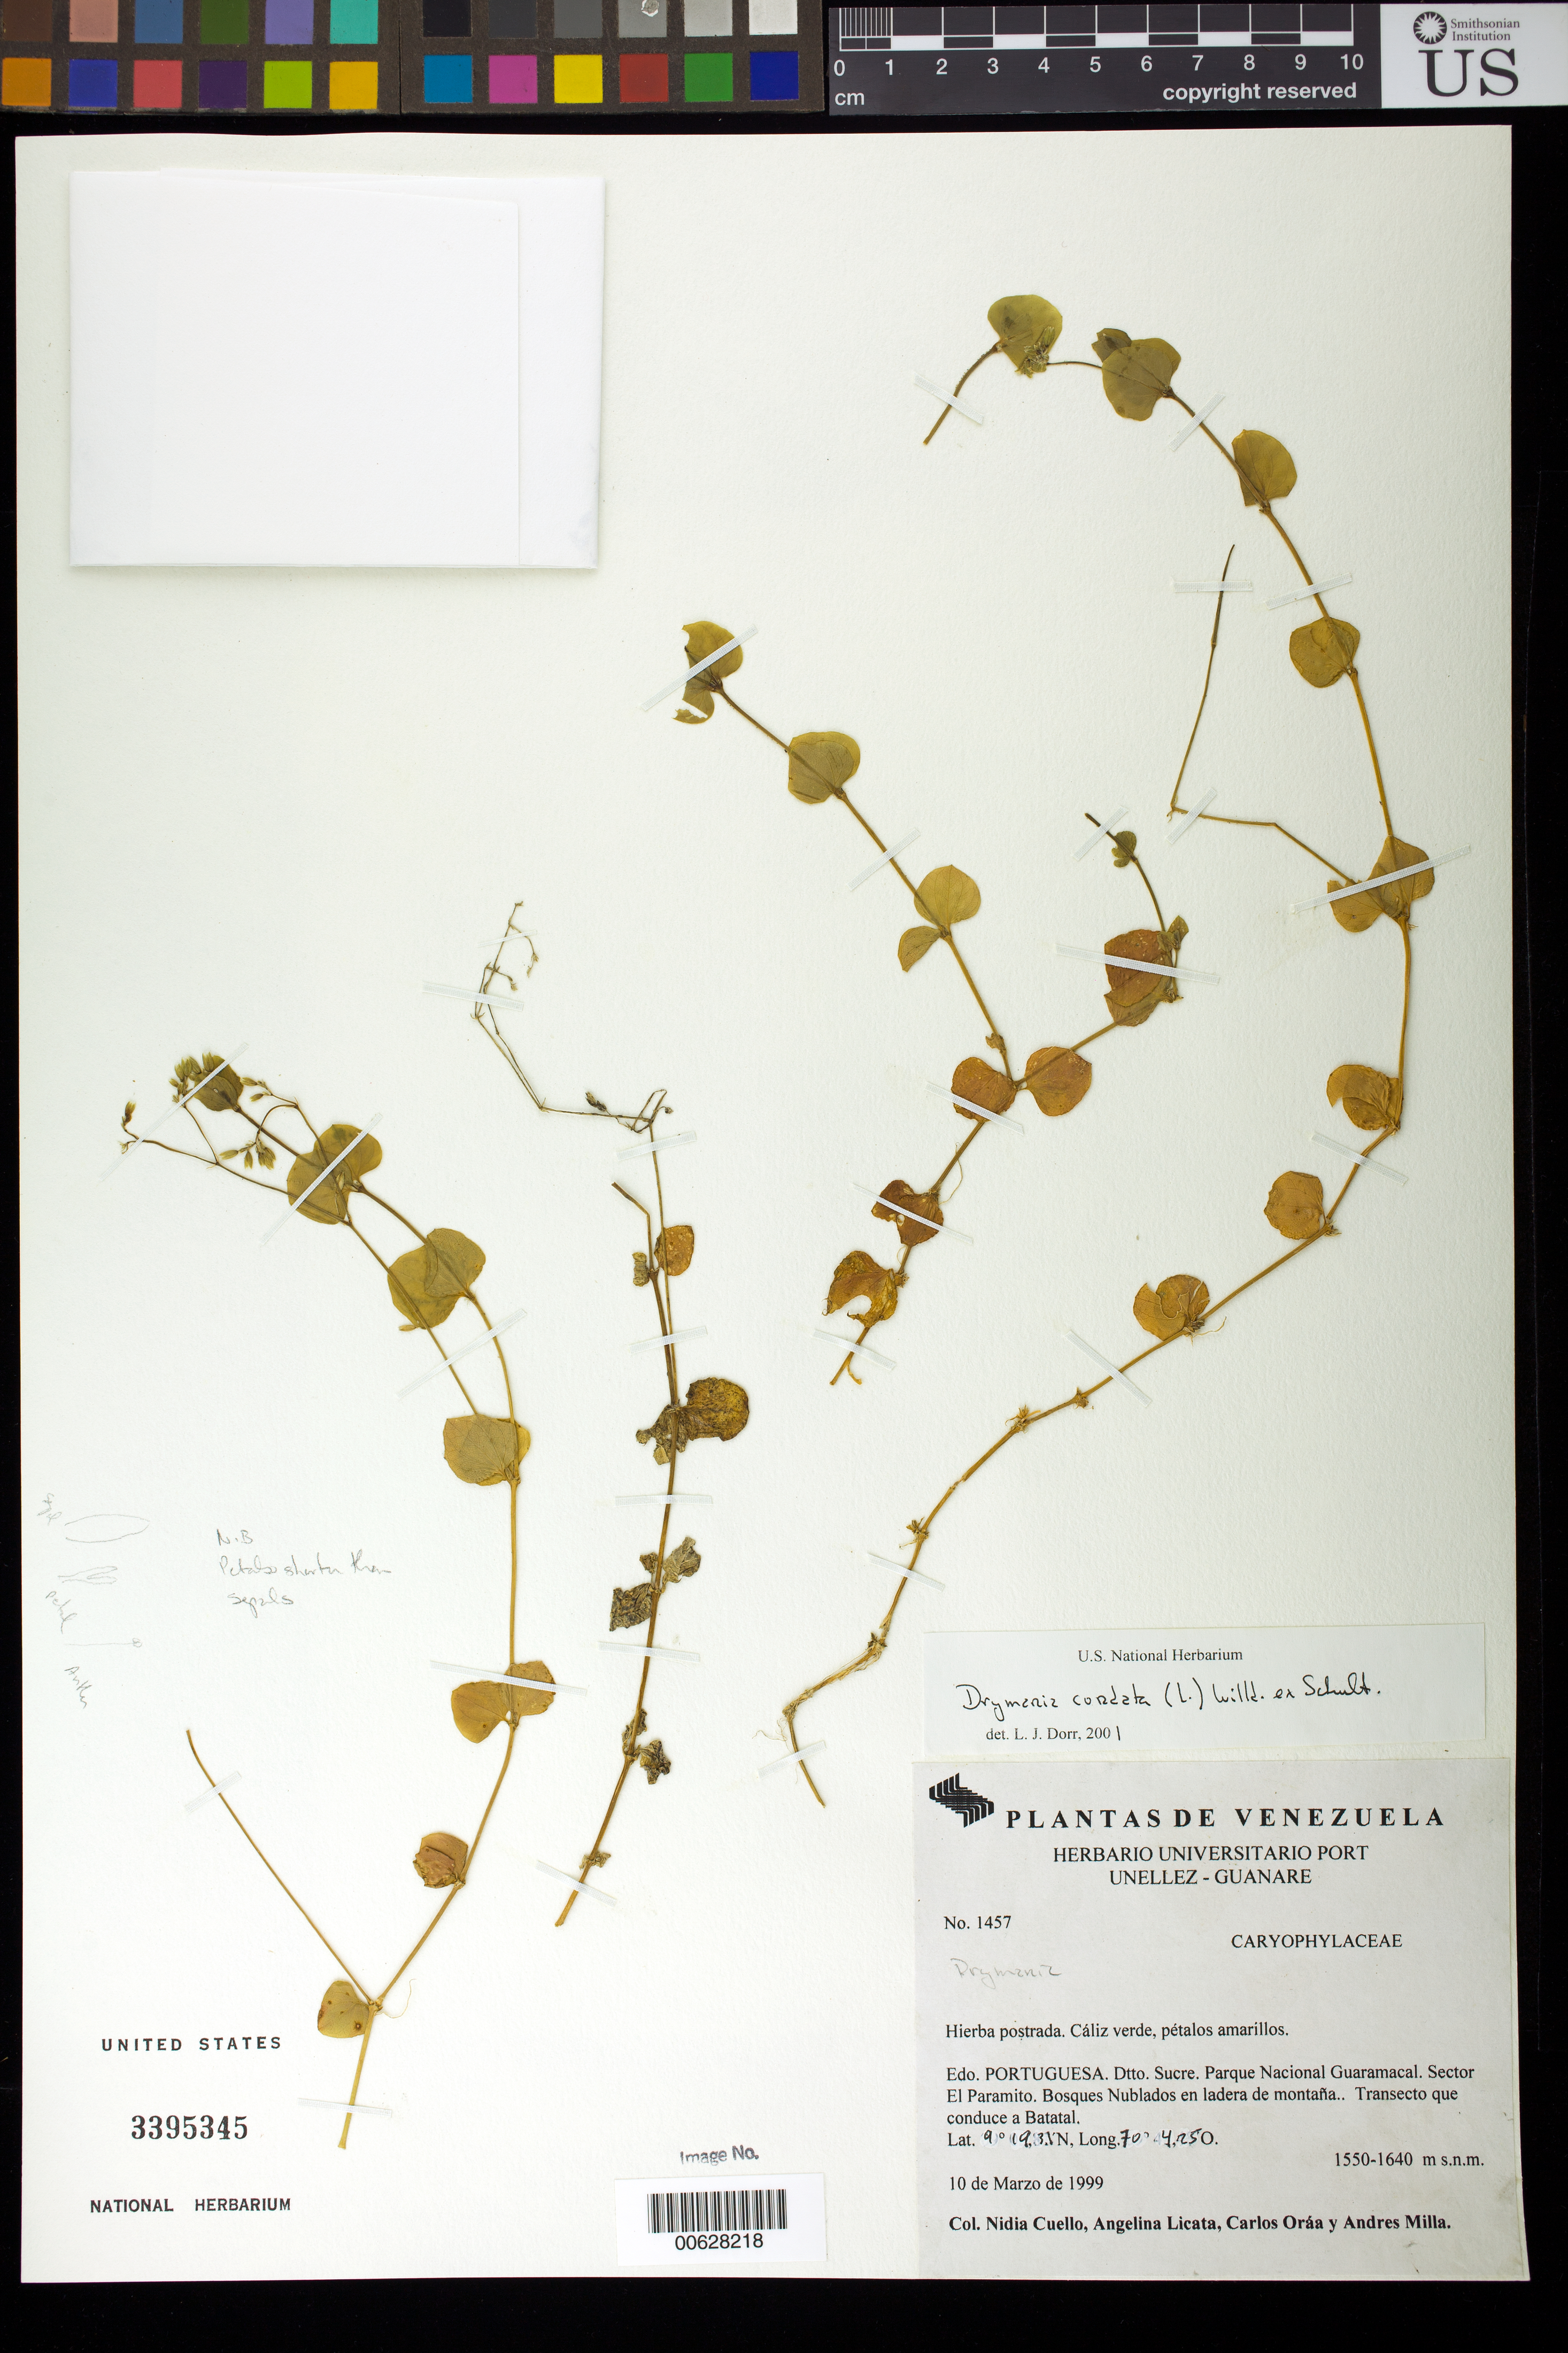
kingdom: Plantae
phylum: Tracheophyta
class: Magnoliopsida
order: Caryophyllales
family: Caryophyllaceae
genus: Drymaria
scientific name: Drymaria cordata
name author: (L.) Willd. ex Schult.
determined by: Dorr, L. J., (BOT), Smithsonian Institution - National Museum of Natural History (UNITED STATES)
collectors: N. L. Cuello, A. Licata, C. Oráa & A. Milla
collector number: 1457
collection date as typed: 10 Mar 1999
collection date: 1999-03-10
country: Venezuela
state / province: Portuguesa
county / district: Sucre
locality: Parque Nacional Guaramacal. Sector El Paramito, transecto que conduce a Batatal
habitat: Bosques nublados en ladera de montaña.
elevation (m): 1550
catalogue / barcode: US 3395345